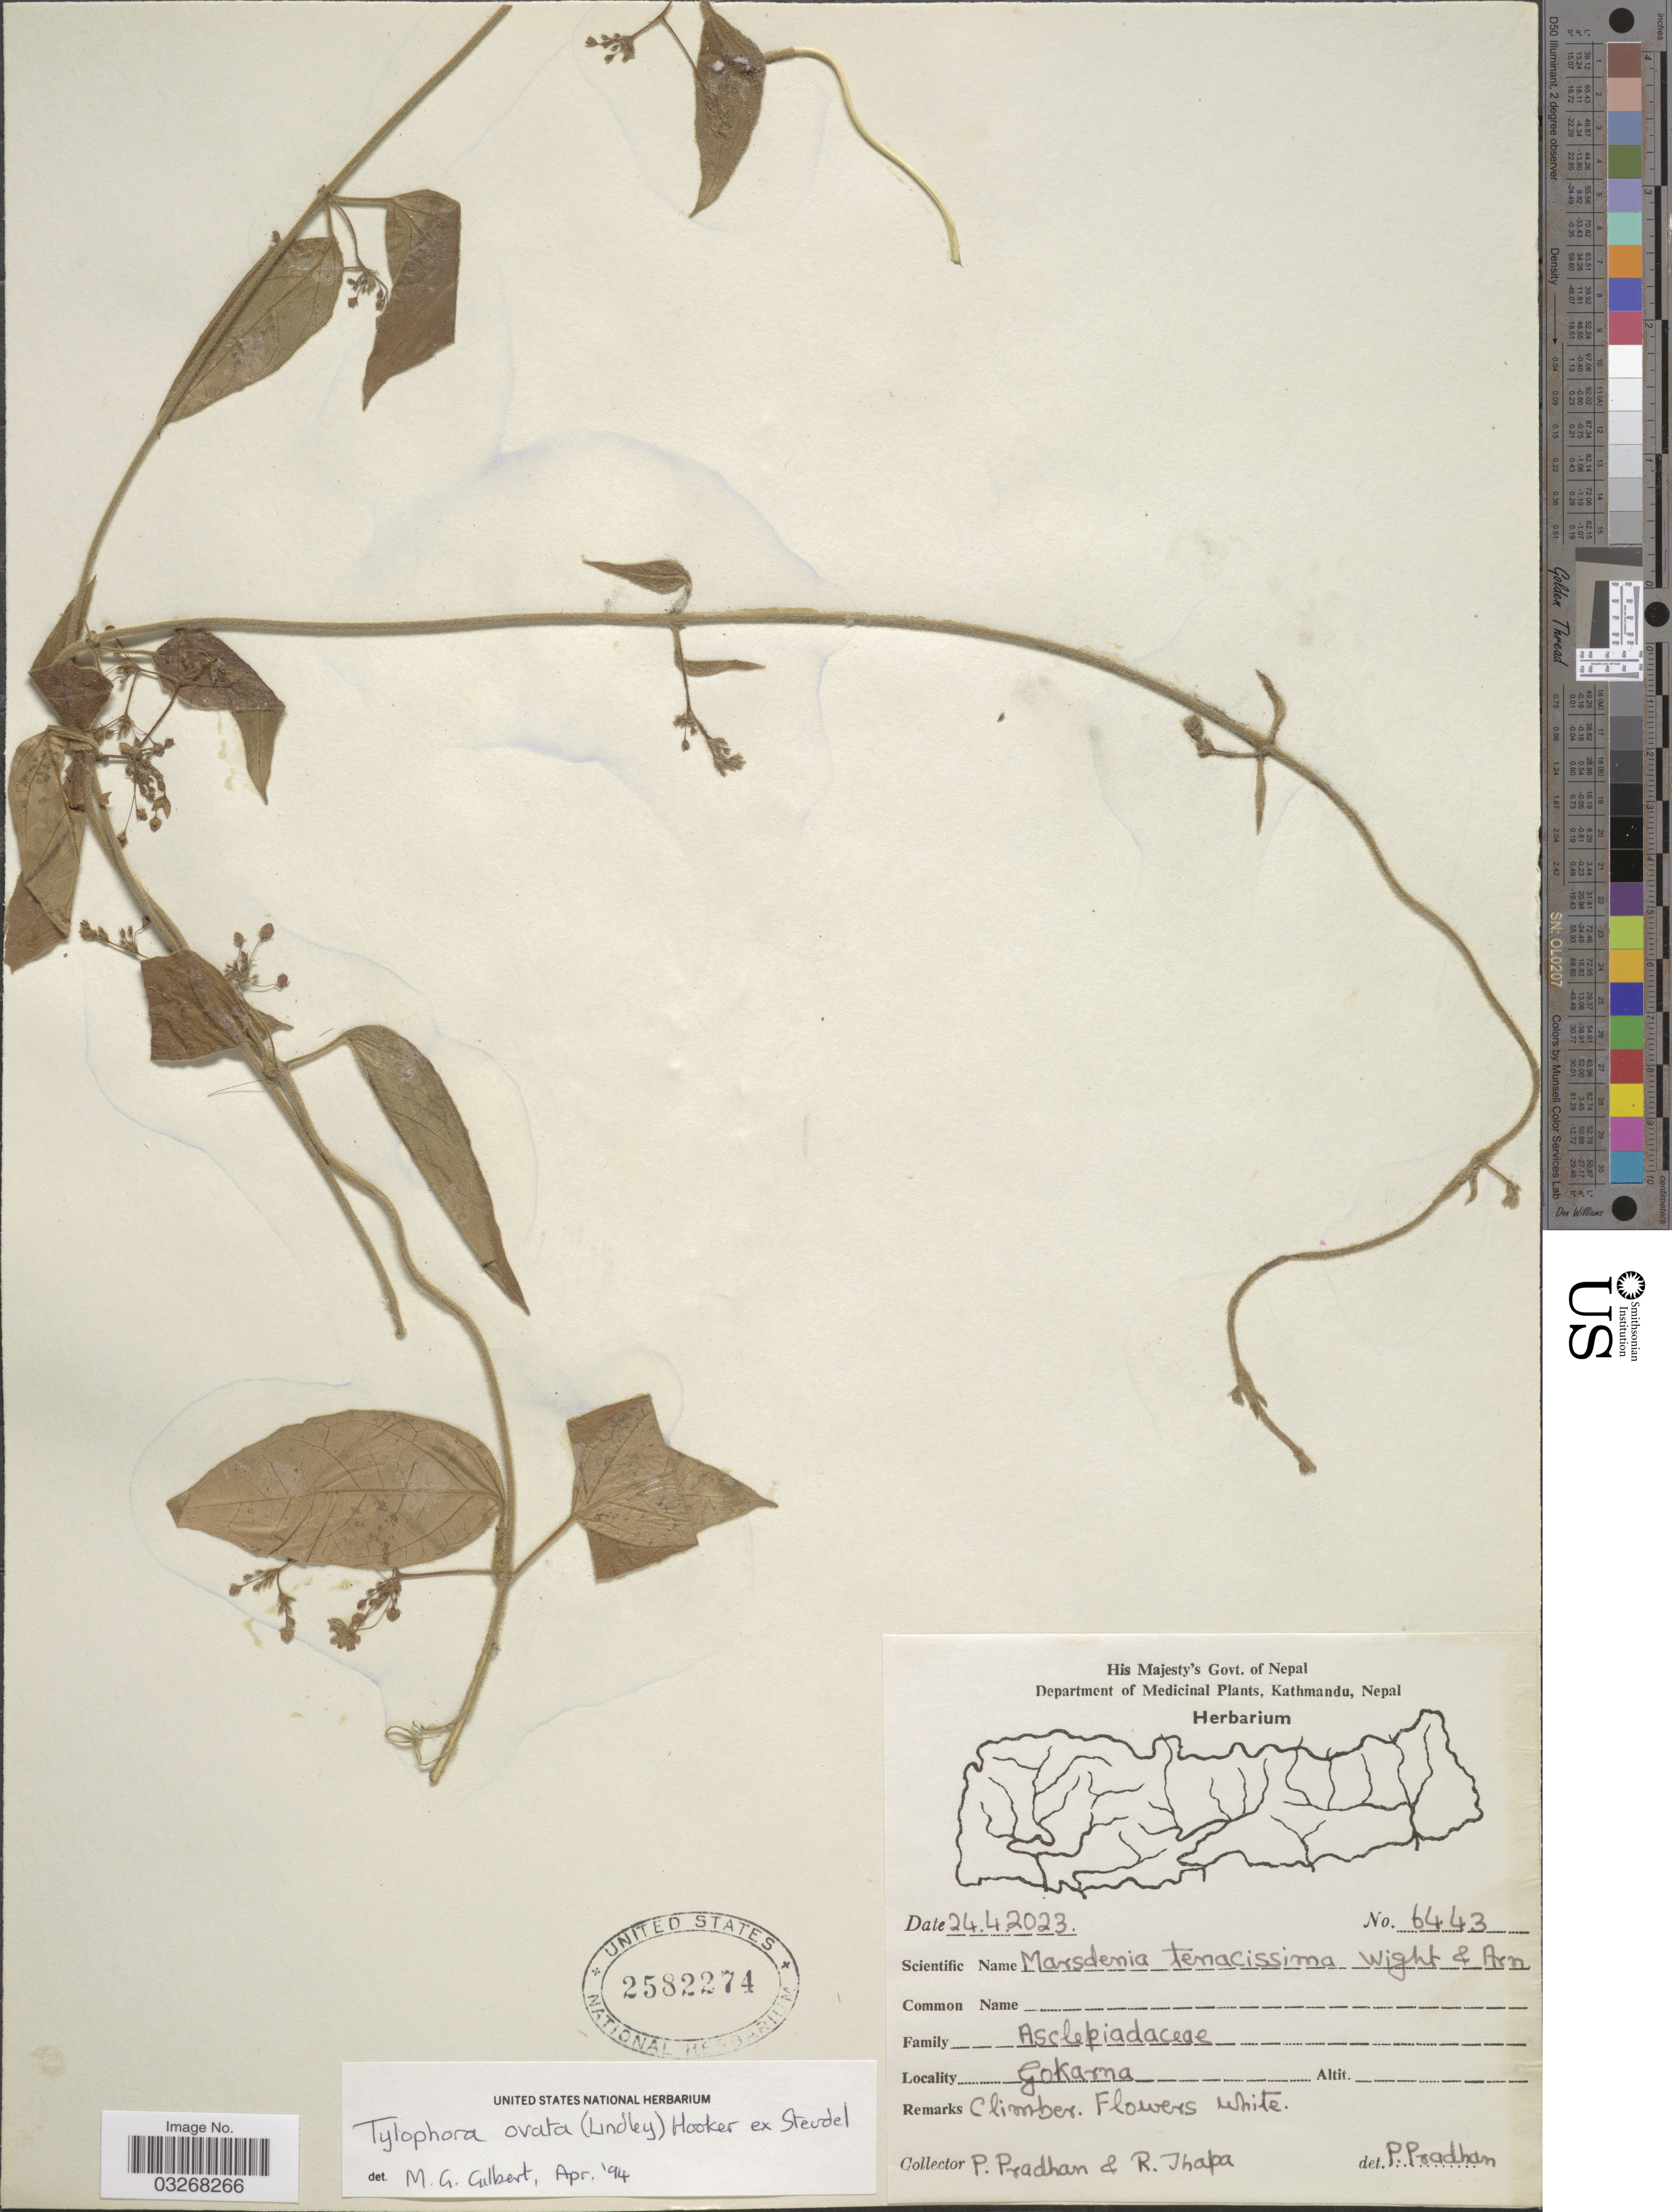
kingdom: Plantae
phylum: Tracheophyta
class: Magnoliopsida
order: Gentianales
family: Apocynaceae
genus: Dregea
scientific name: Dregea volubilis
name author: (L. f.) Benth. ex Hook. f.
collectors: P. Pradhan & R. Thapa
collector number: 6443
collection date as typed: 24.4.2023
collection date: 1966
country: Nepal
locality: Gokarna.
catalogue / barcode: US 2582274